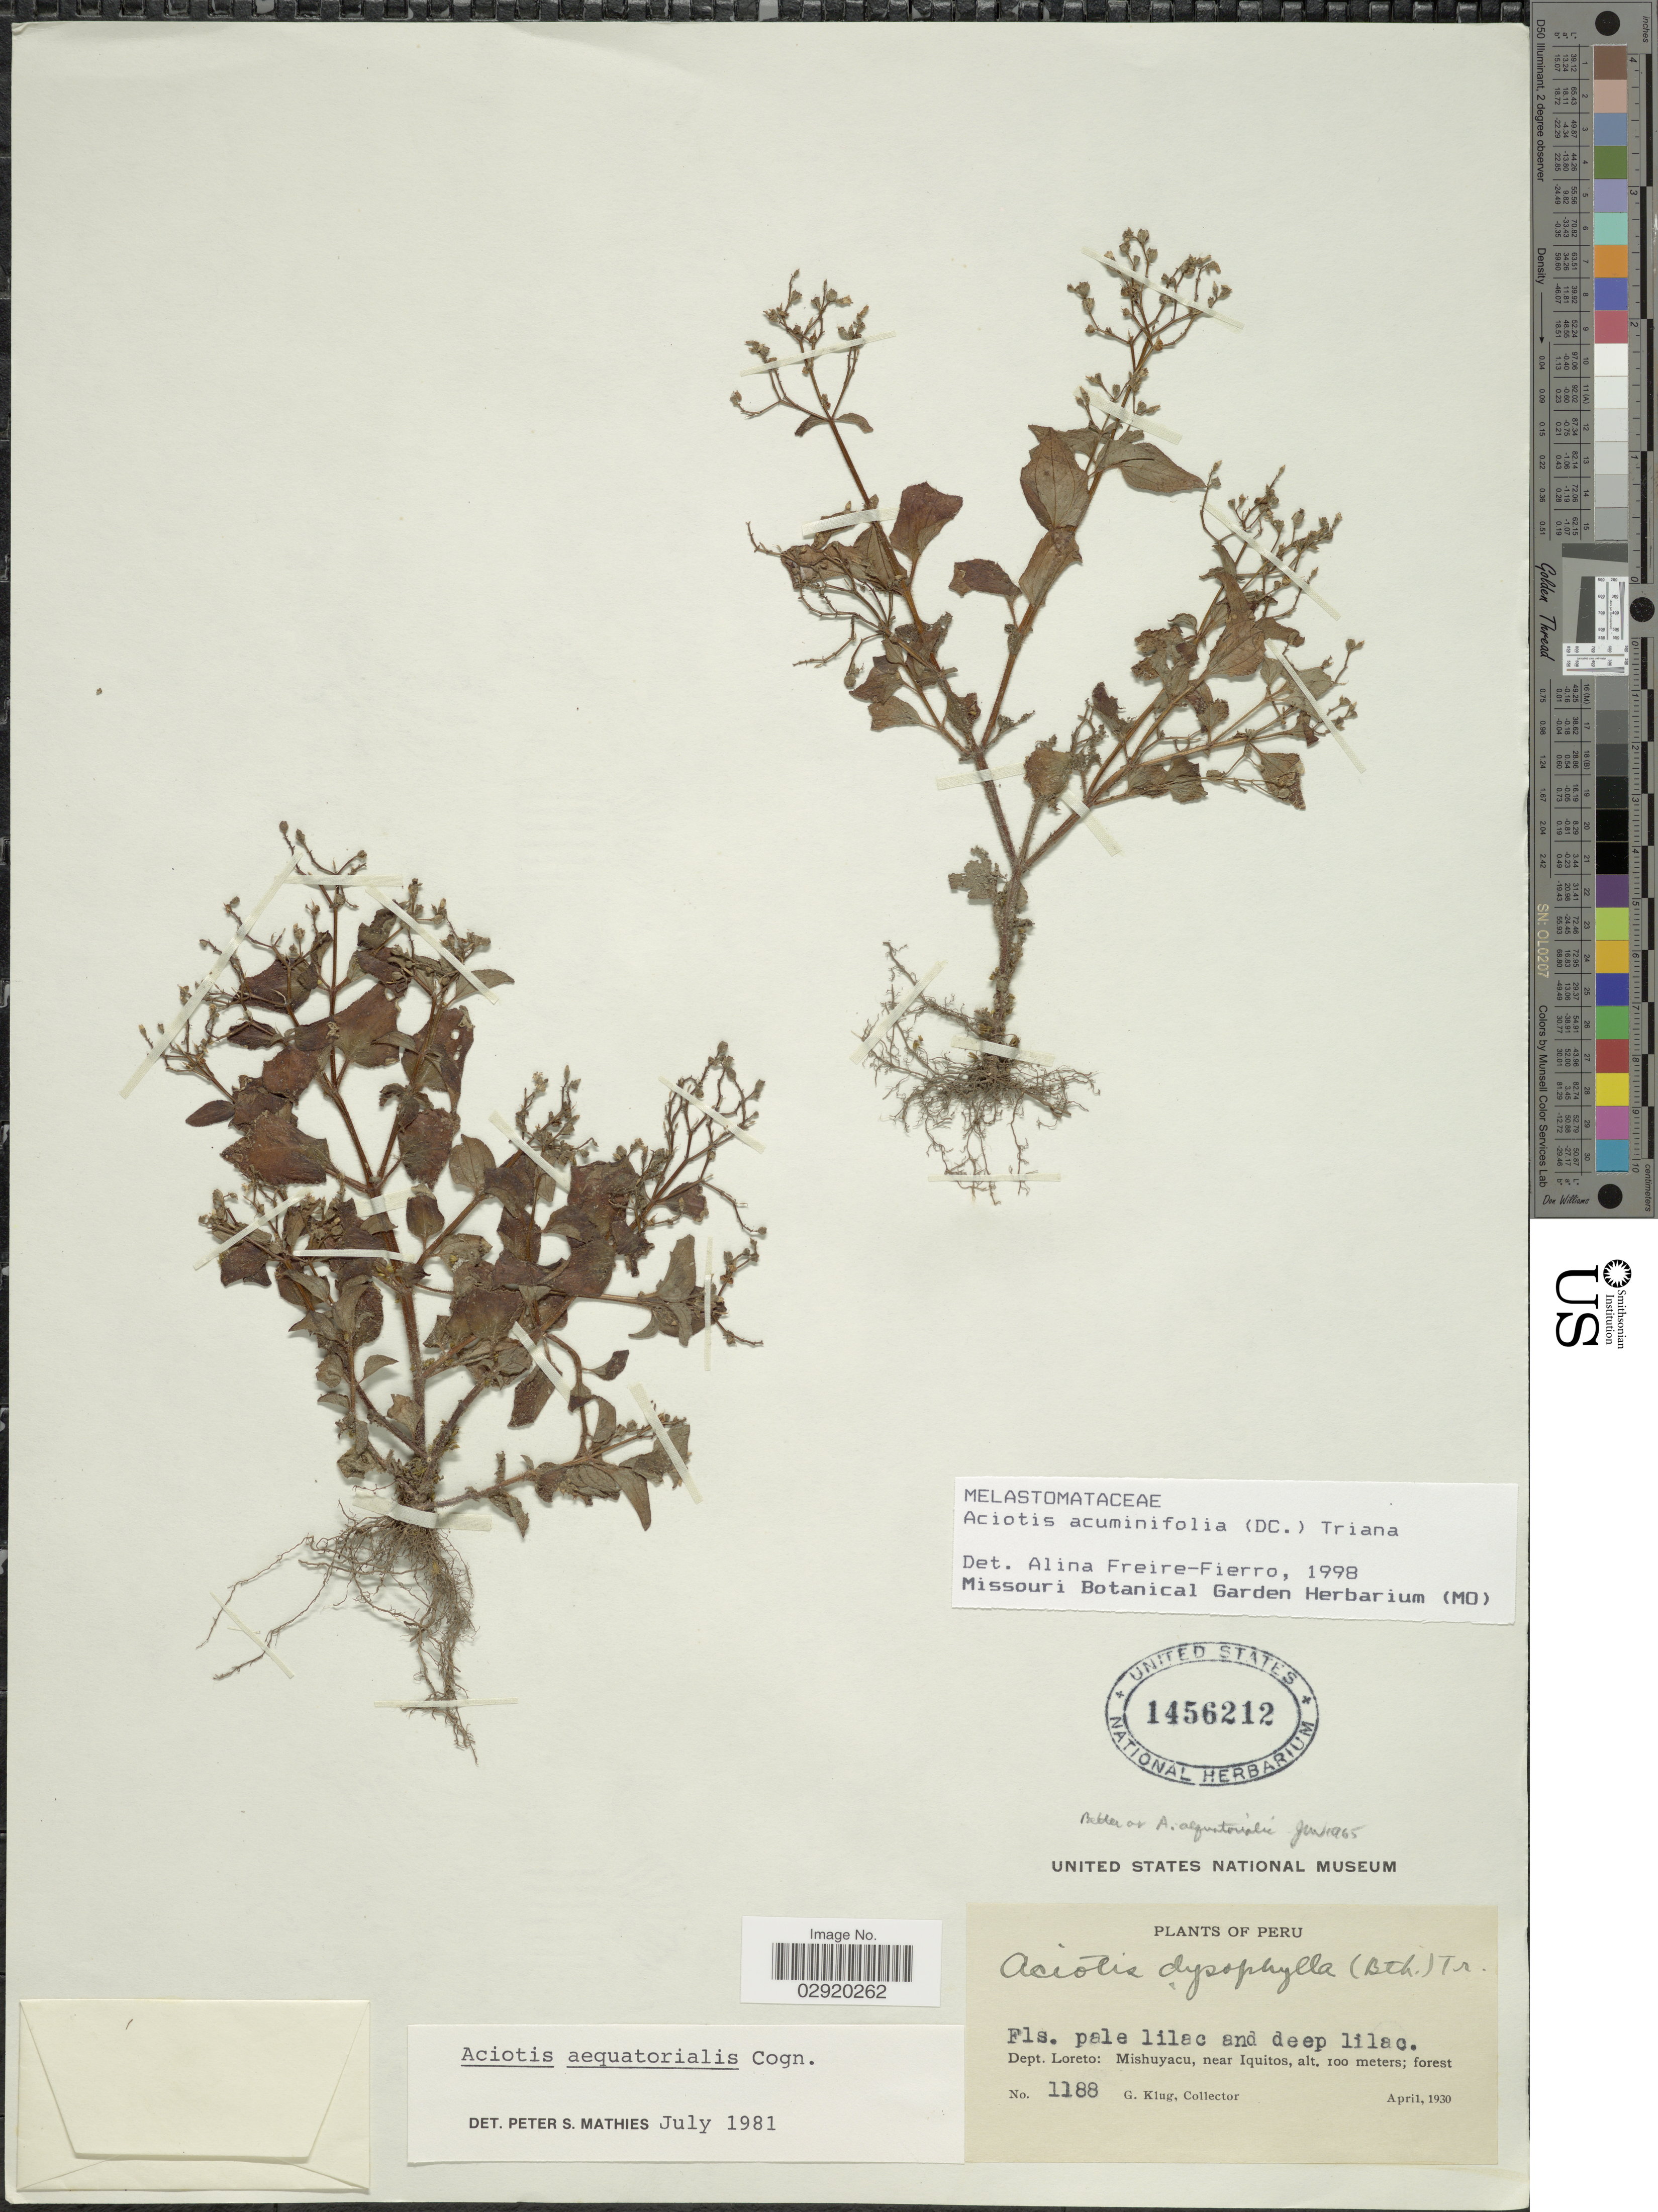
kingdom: Plantae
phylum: Tracheophyta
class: Magnoliopsida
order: Myrtales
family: Melastomataceae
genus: Aciotis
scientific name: Aciotis acuminifolia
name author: (Mart. ex DC.) Triana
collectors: G. Klug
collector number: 1188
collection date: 1930-04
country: Peru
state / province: Loreto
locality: Dept. Loreto: Mishuyacu, near Iquitos.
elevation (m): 100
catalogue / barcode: US 1456212